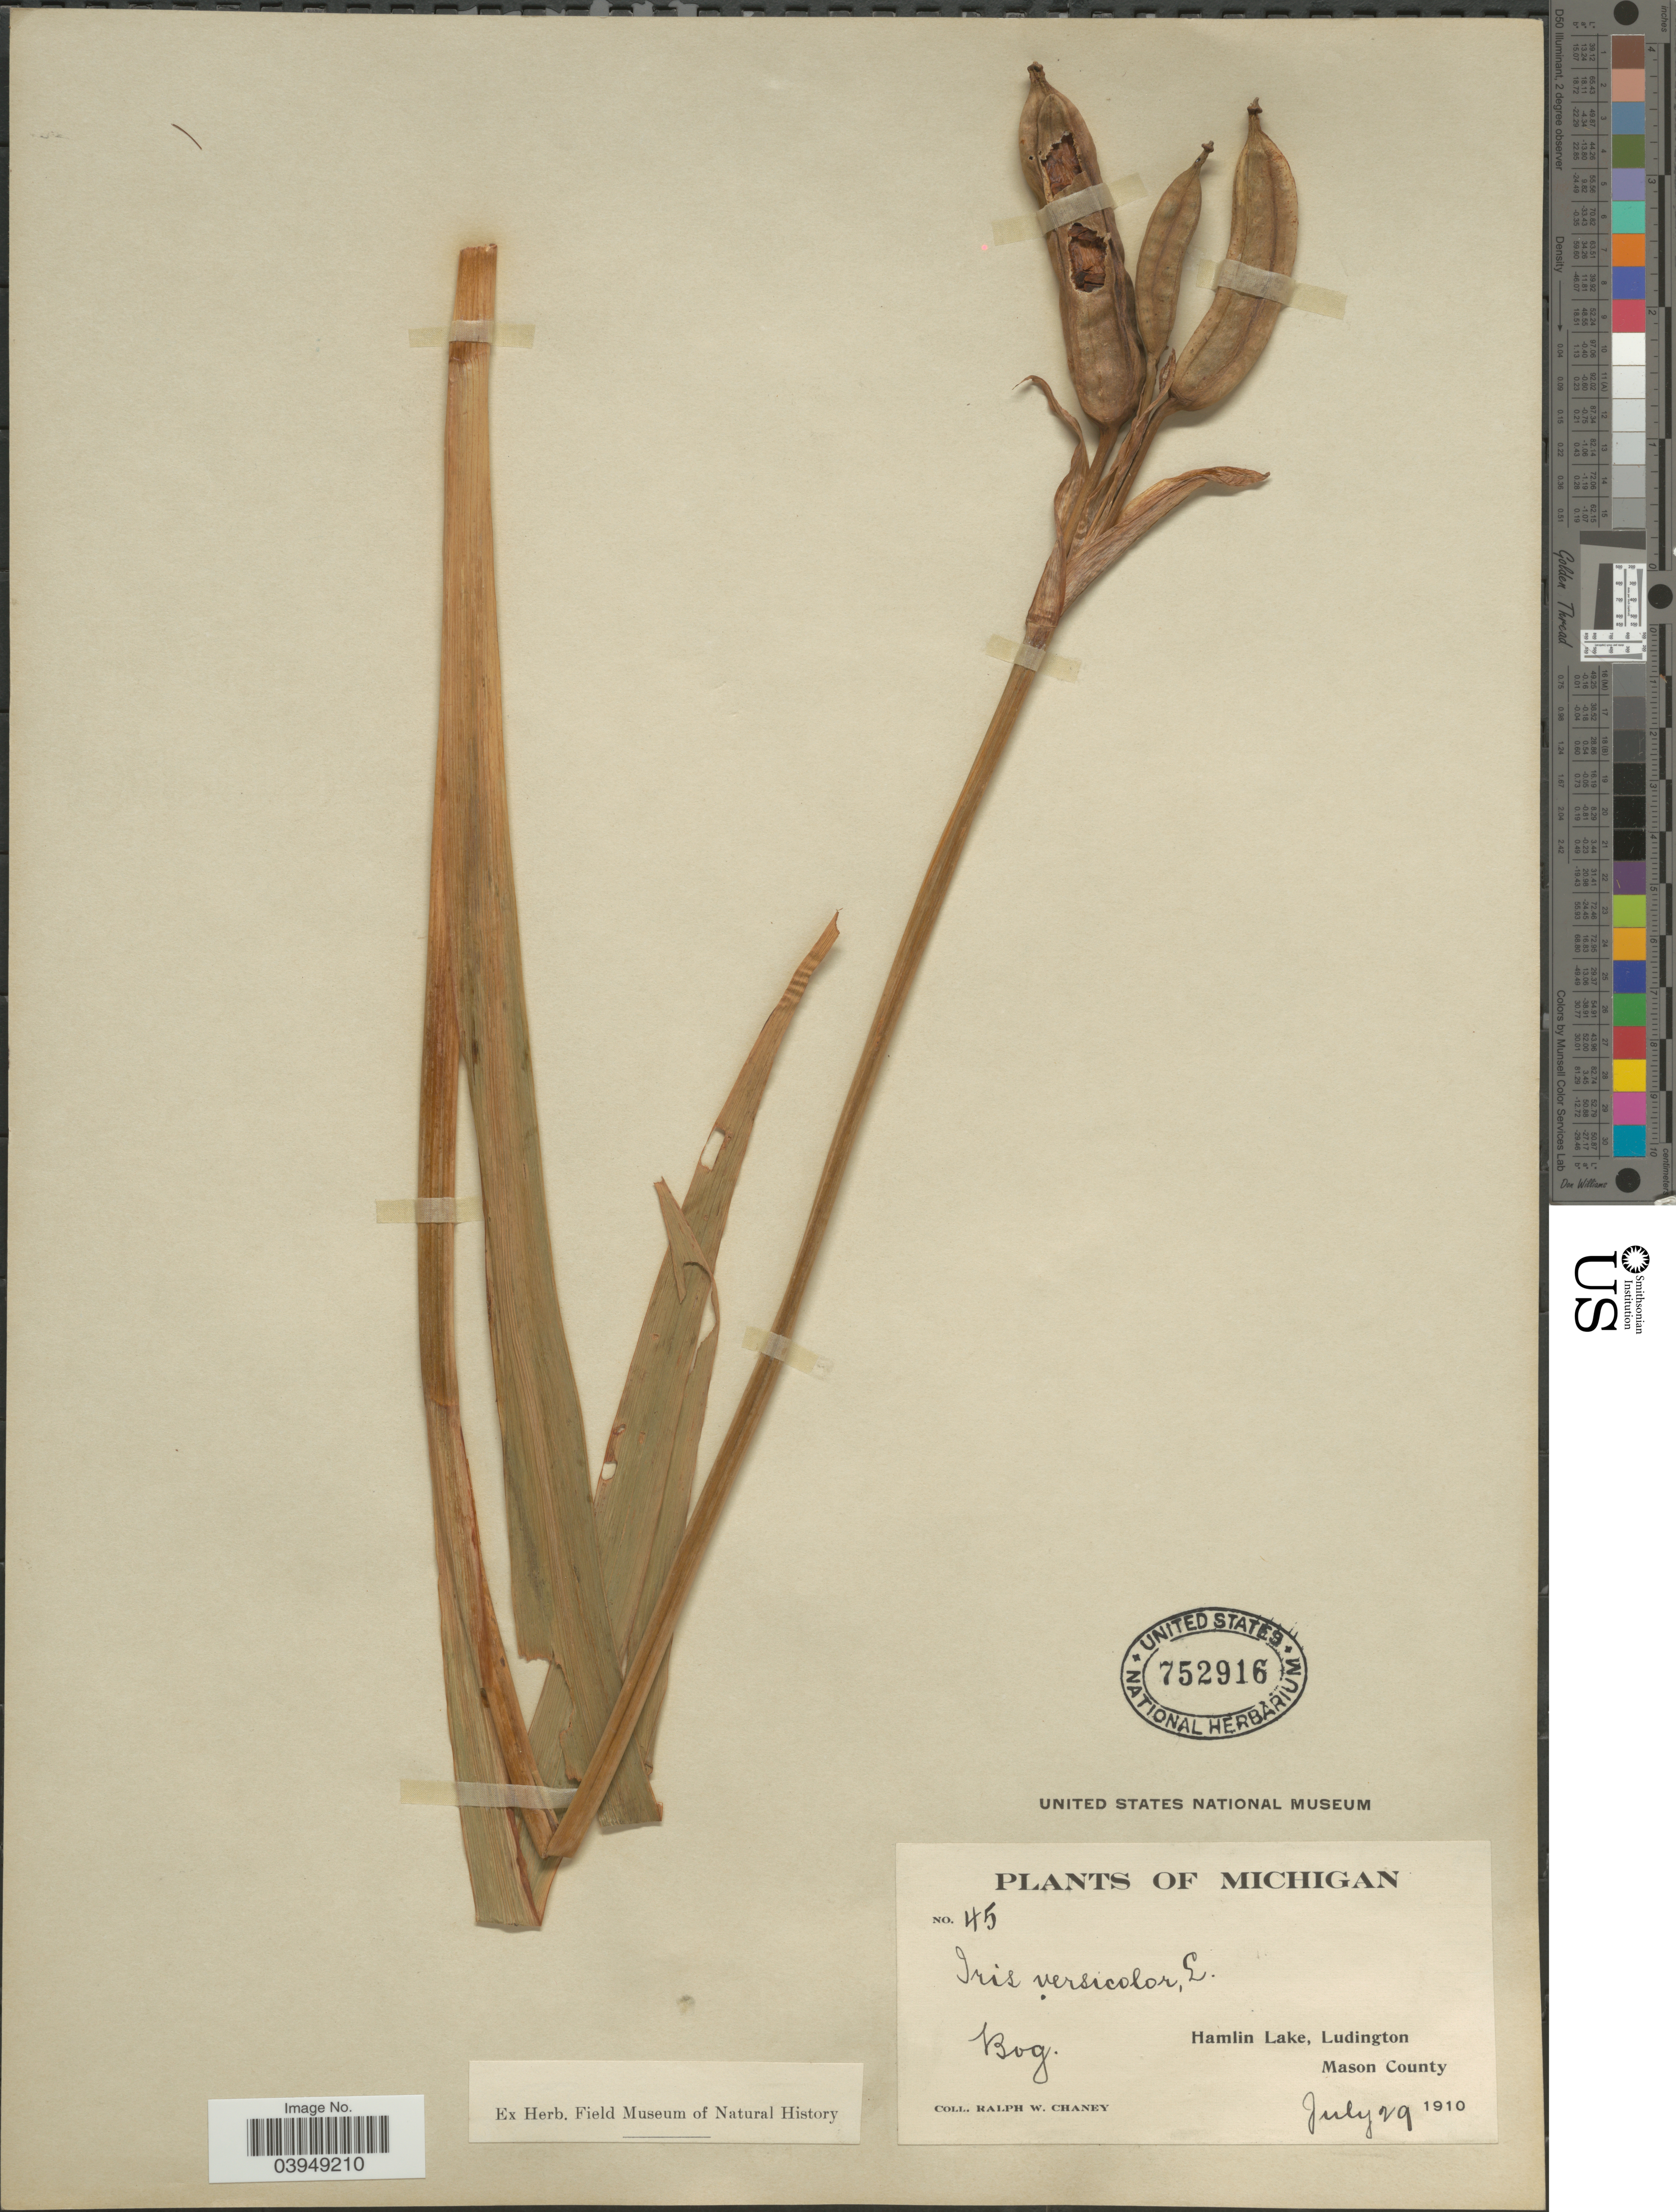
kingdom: Plantae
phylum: Tracheophyta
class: Liliopsida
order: Asparagales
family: Iridaceae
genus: Iris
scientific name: Iris versicolor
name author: L.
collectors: R. Chaney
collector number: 45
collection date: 1910-07-29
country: United States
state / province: Michigan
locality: Bog. Hamlin Lake, Ludington. Mason County.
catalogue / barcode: US 752916